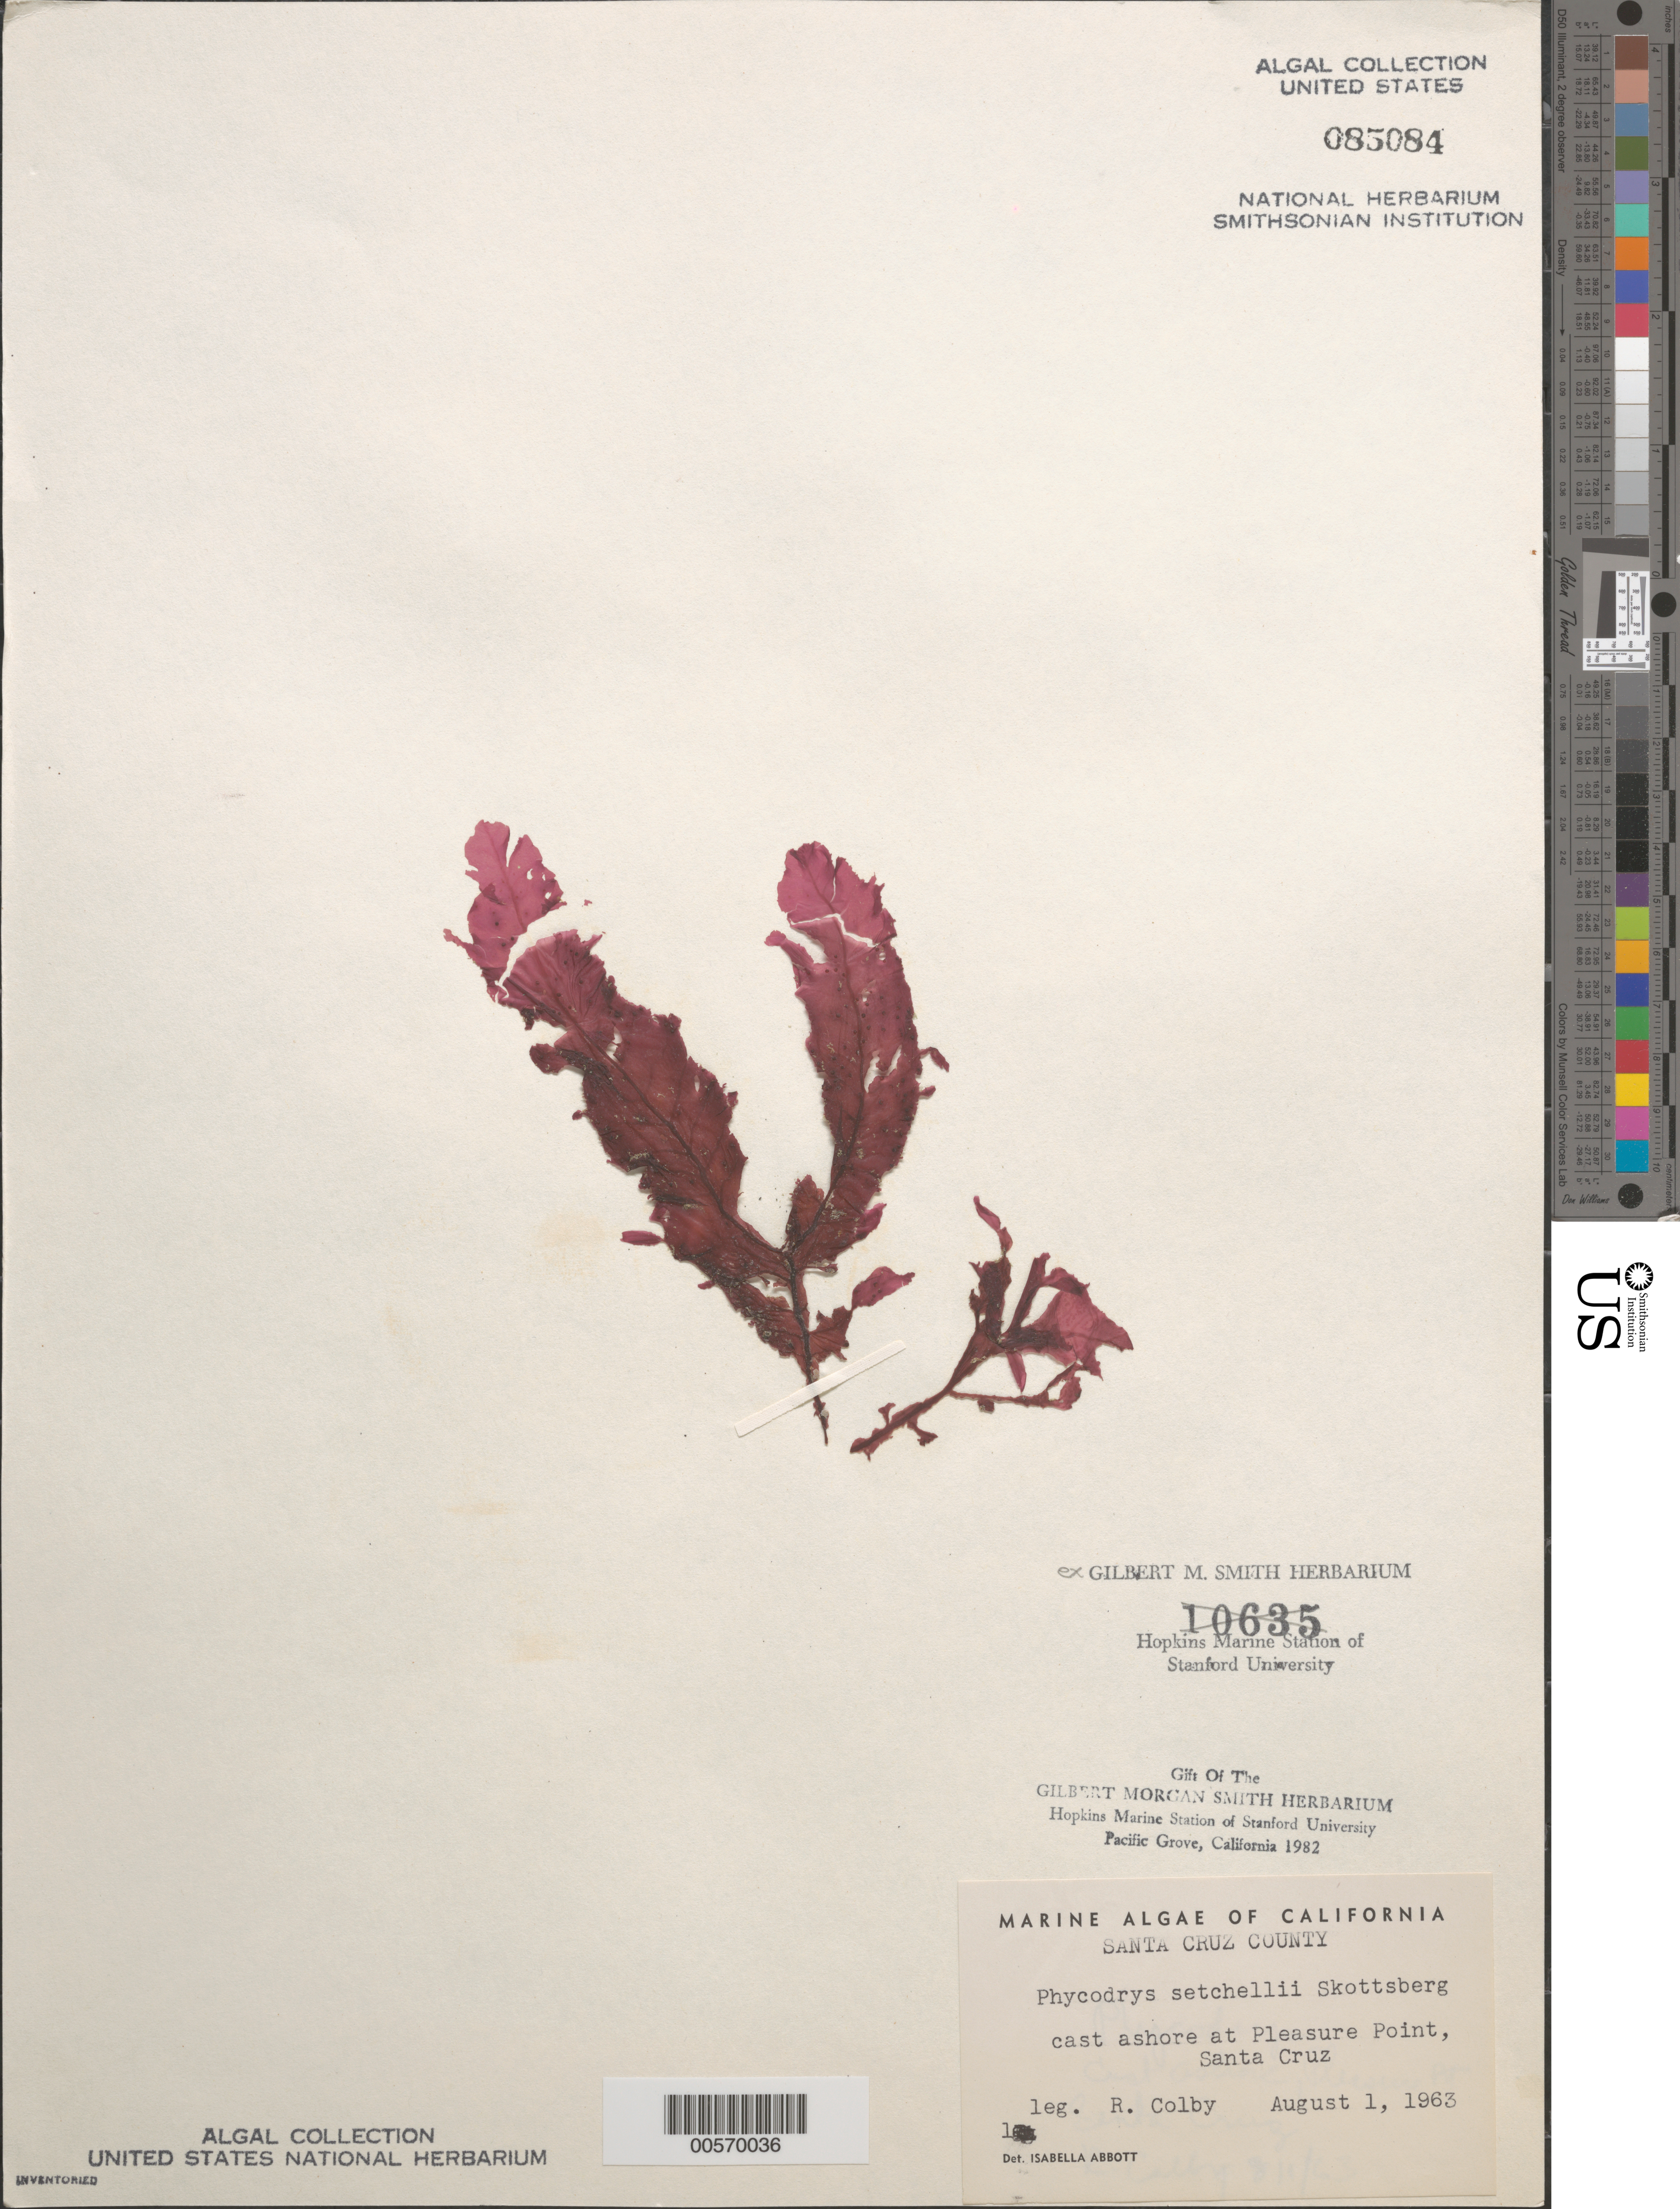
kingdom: Plantae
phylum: Rhodophyta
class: Florideophyceae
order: Ceramiales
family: Delesseriaceae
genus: Phycodrys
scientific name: Phycodrys setchellii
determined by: Abbott, Isabella A.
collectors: R. Colby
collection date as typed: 01 Aug 1963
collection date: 1963-08-01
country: United States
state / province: California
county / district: Santa Cruz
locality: Pleasure Point, Santa Cruz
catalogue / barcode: US 85084